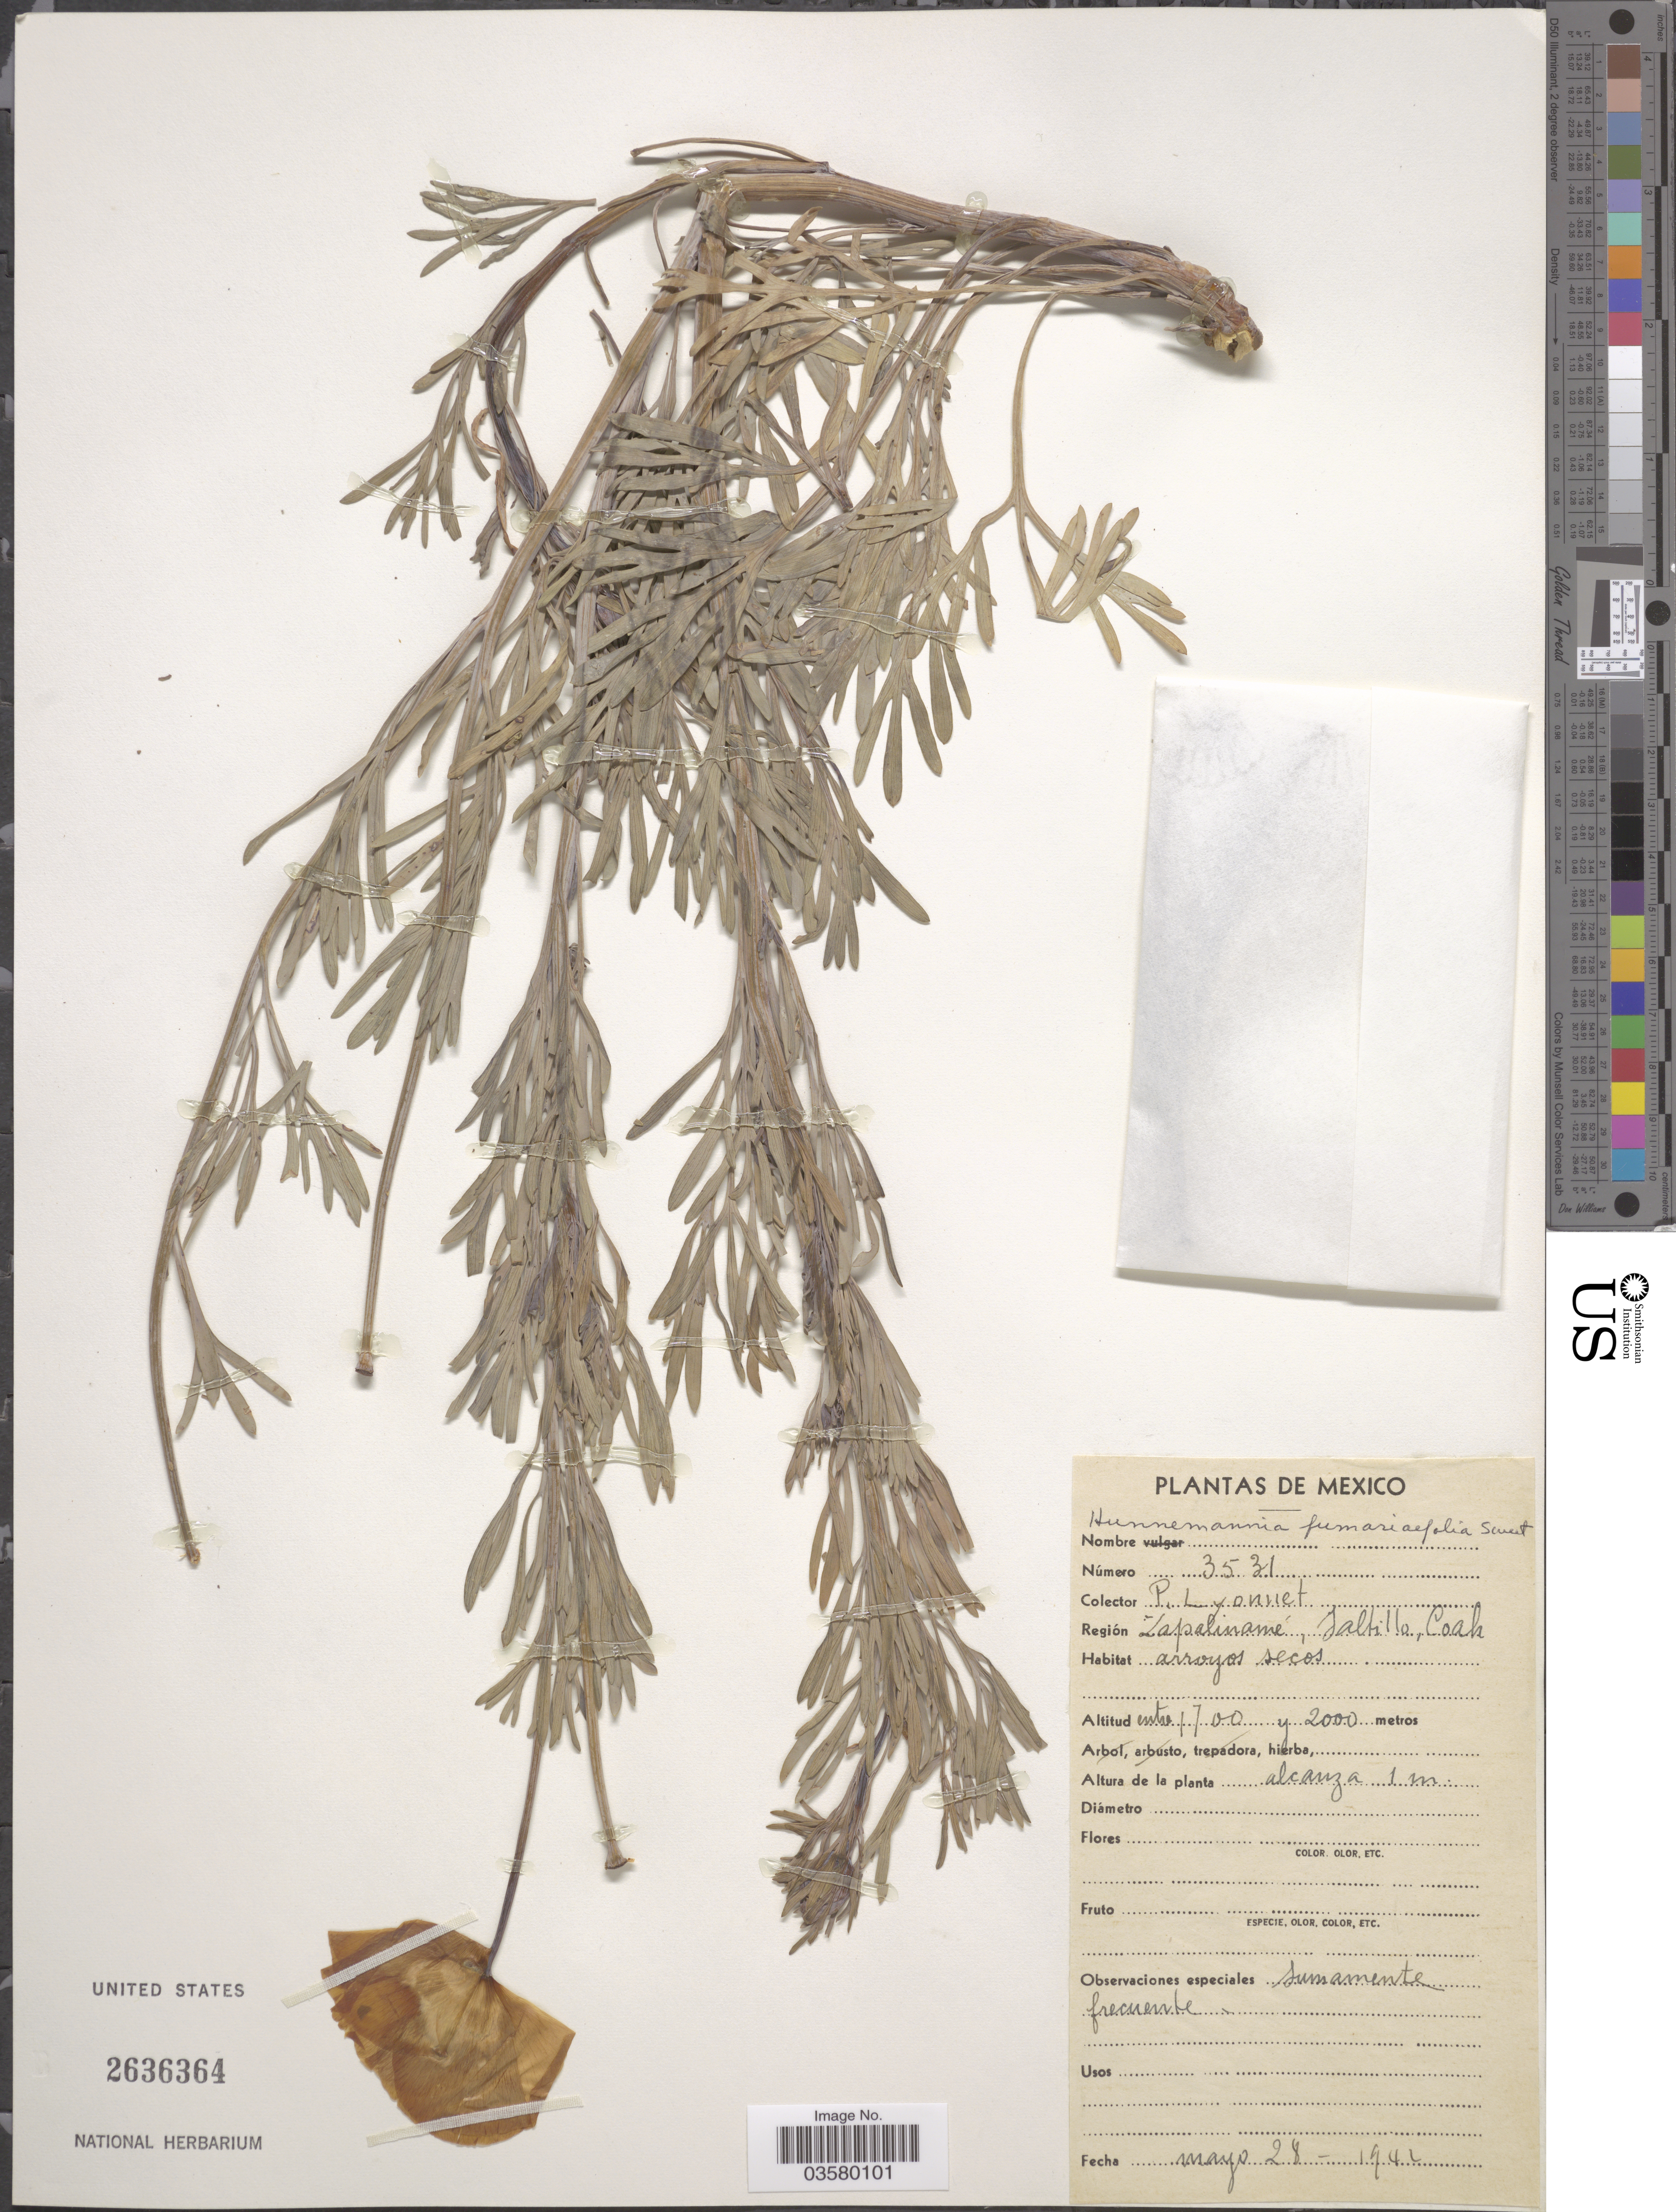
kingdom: Plantae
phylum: Tracheophyta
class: Magnoliopsida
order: Ranunculales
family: Papaveraceae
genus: Hunnemannia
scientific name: Hunnemannia fumariifolia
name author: Sweet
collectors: P. Lyonnet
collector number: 3531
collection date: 1942-05-28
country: Mexico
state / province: Coahuila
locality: Región Zapalinamé, Jaltillo.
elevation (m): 1700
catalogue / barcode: US 2636364